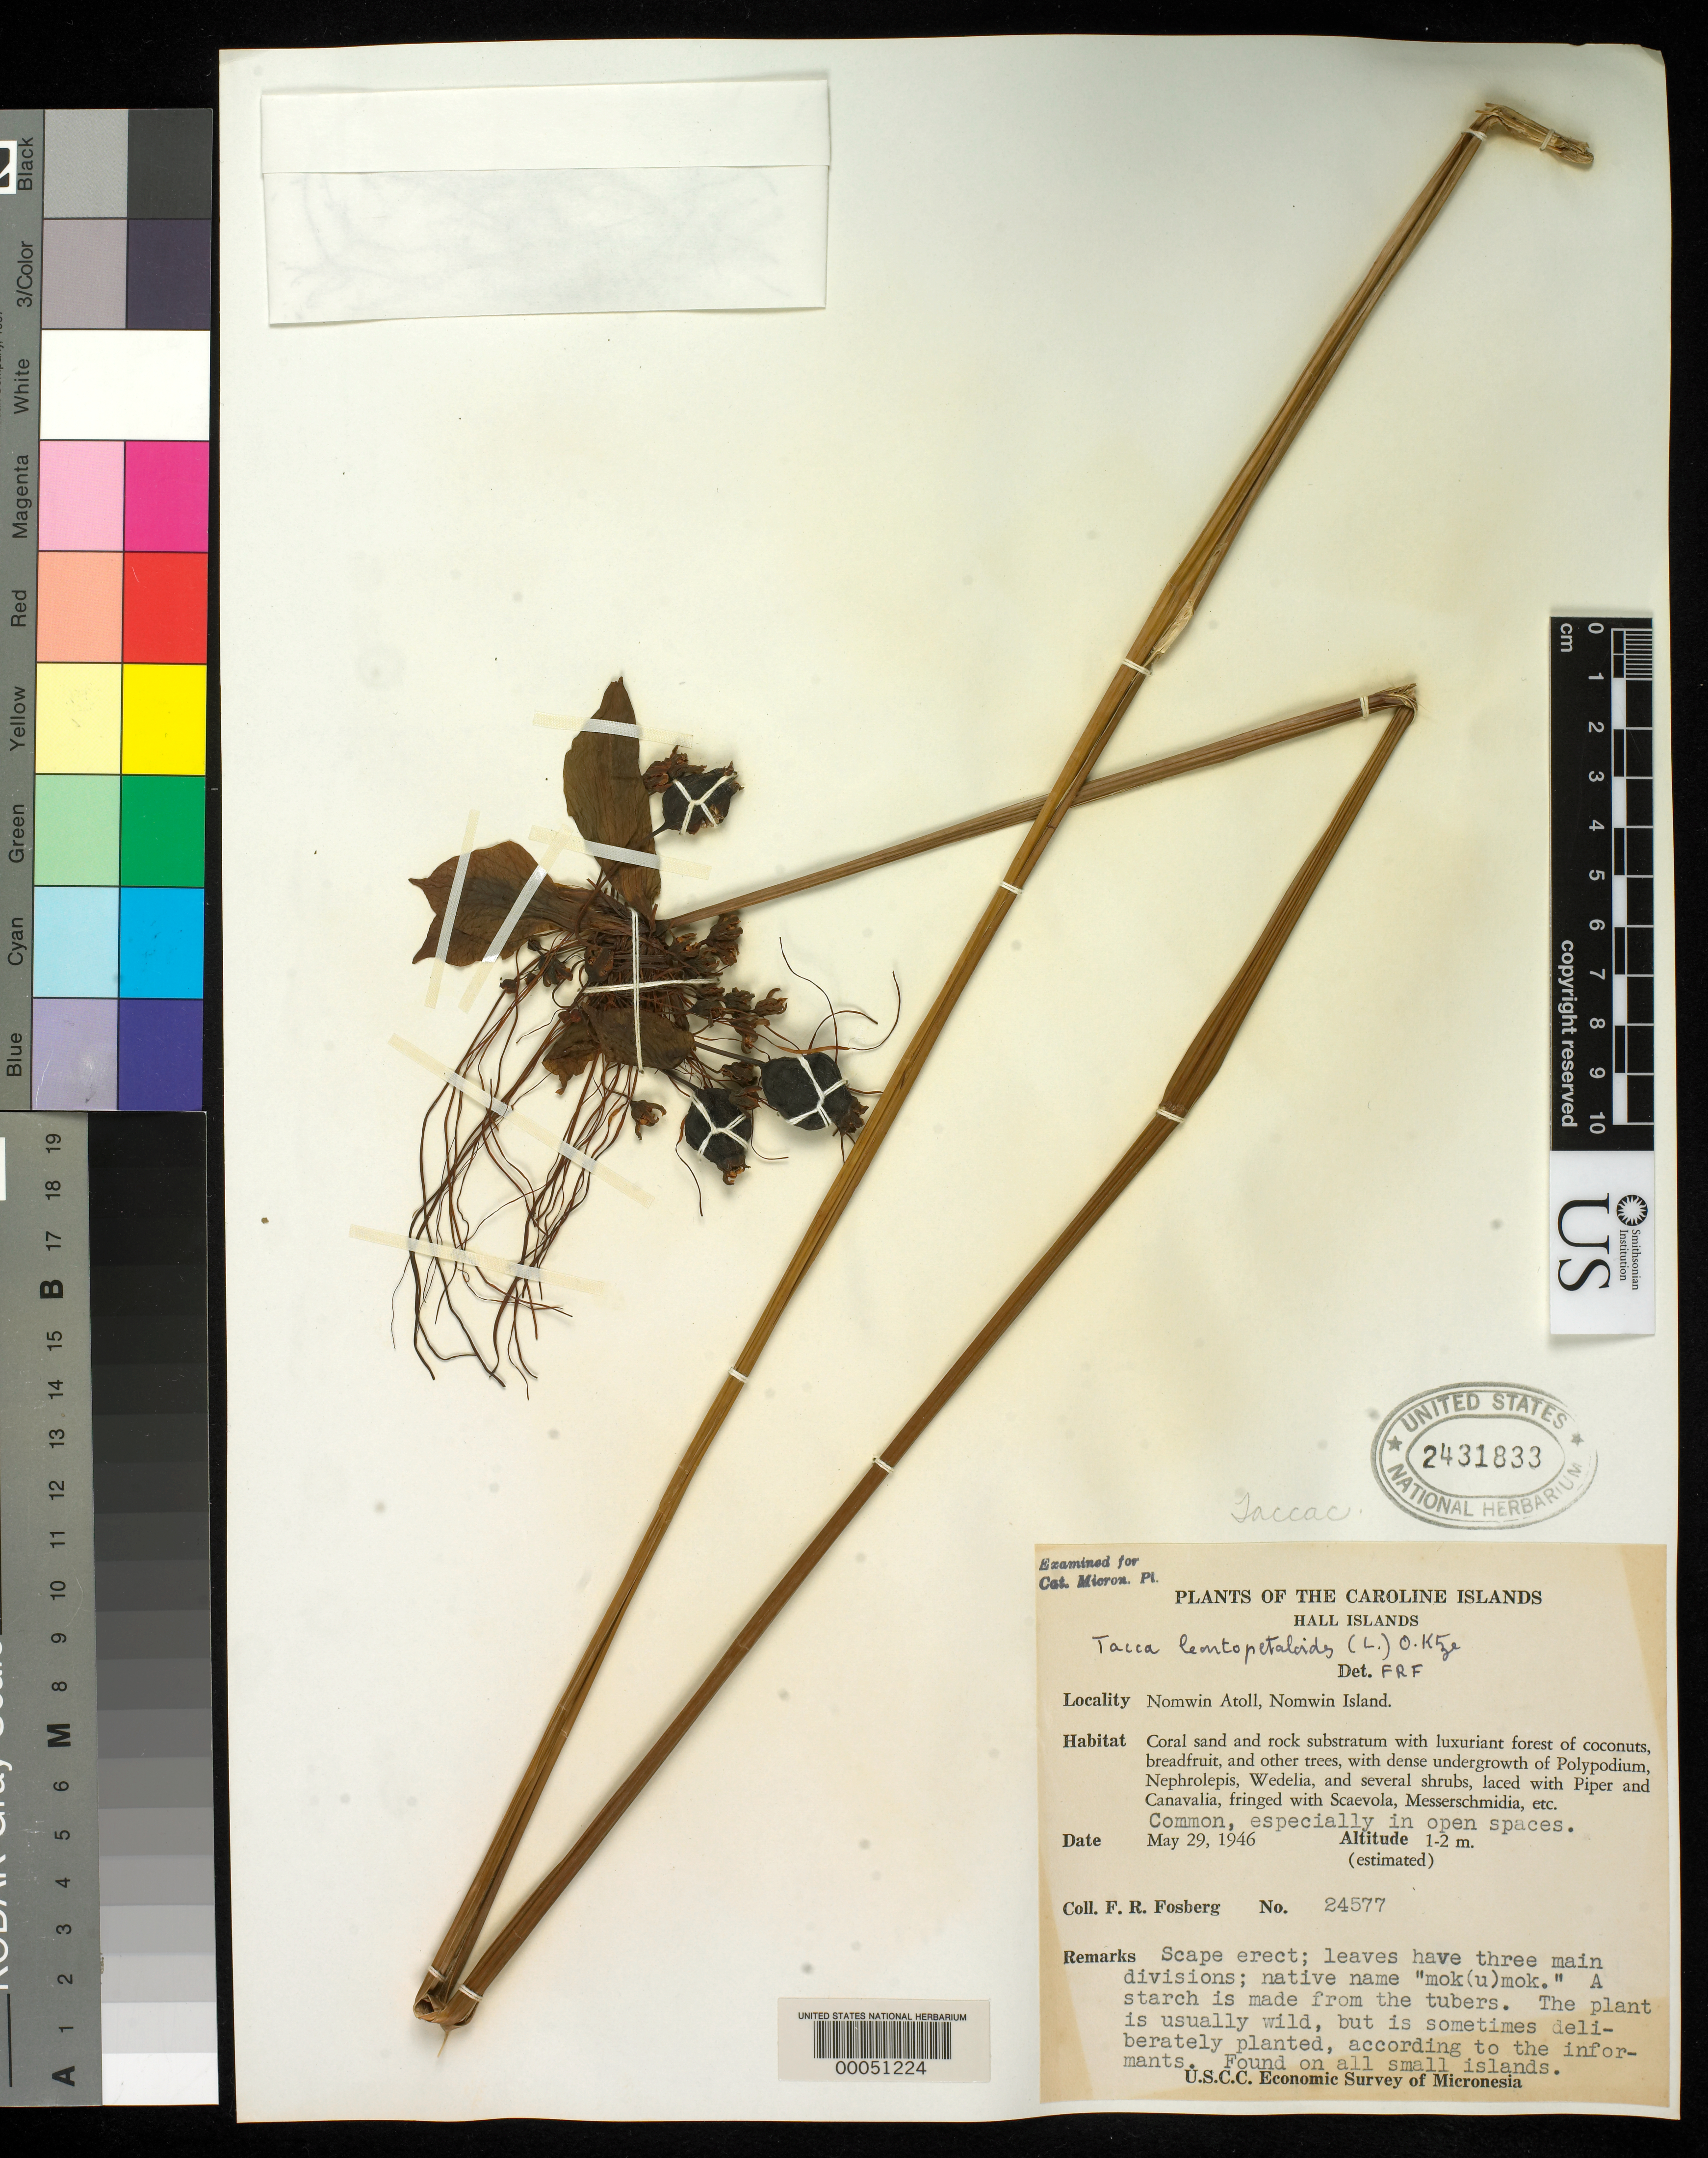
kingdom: Plantae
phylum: Tracheophyta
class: Liliopsida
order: Dioscoreales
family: Dioscoreaceae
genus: Tacca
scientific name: Tacca leontopetaloides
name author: (L.) Kuntze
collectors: F. R. Fosberg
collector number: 24577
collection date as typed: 29 May 1946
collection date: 1946-05-29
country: Micronesia, Federated States of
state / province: Truk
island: Nomwin Atoll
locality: Nomwin Islet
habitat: coral sand and rock substratum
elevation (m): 1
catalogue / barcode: US 2431833